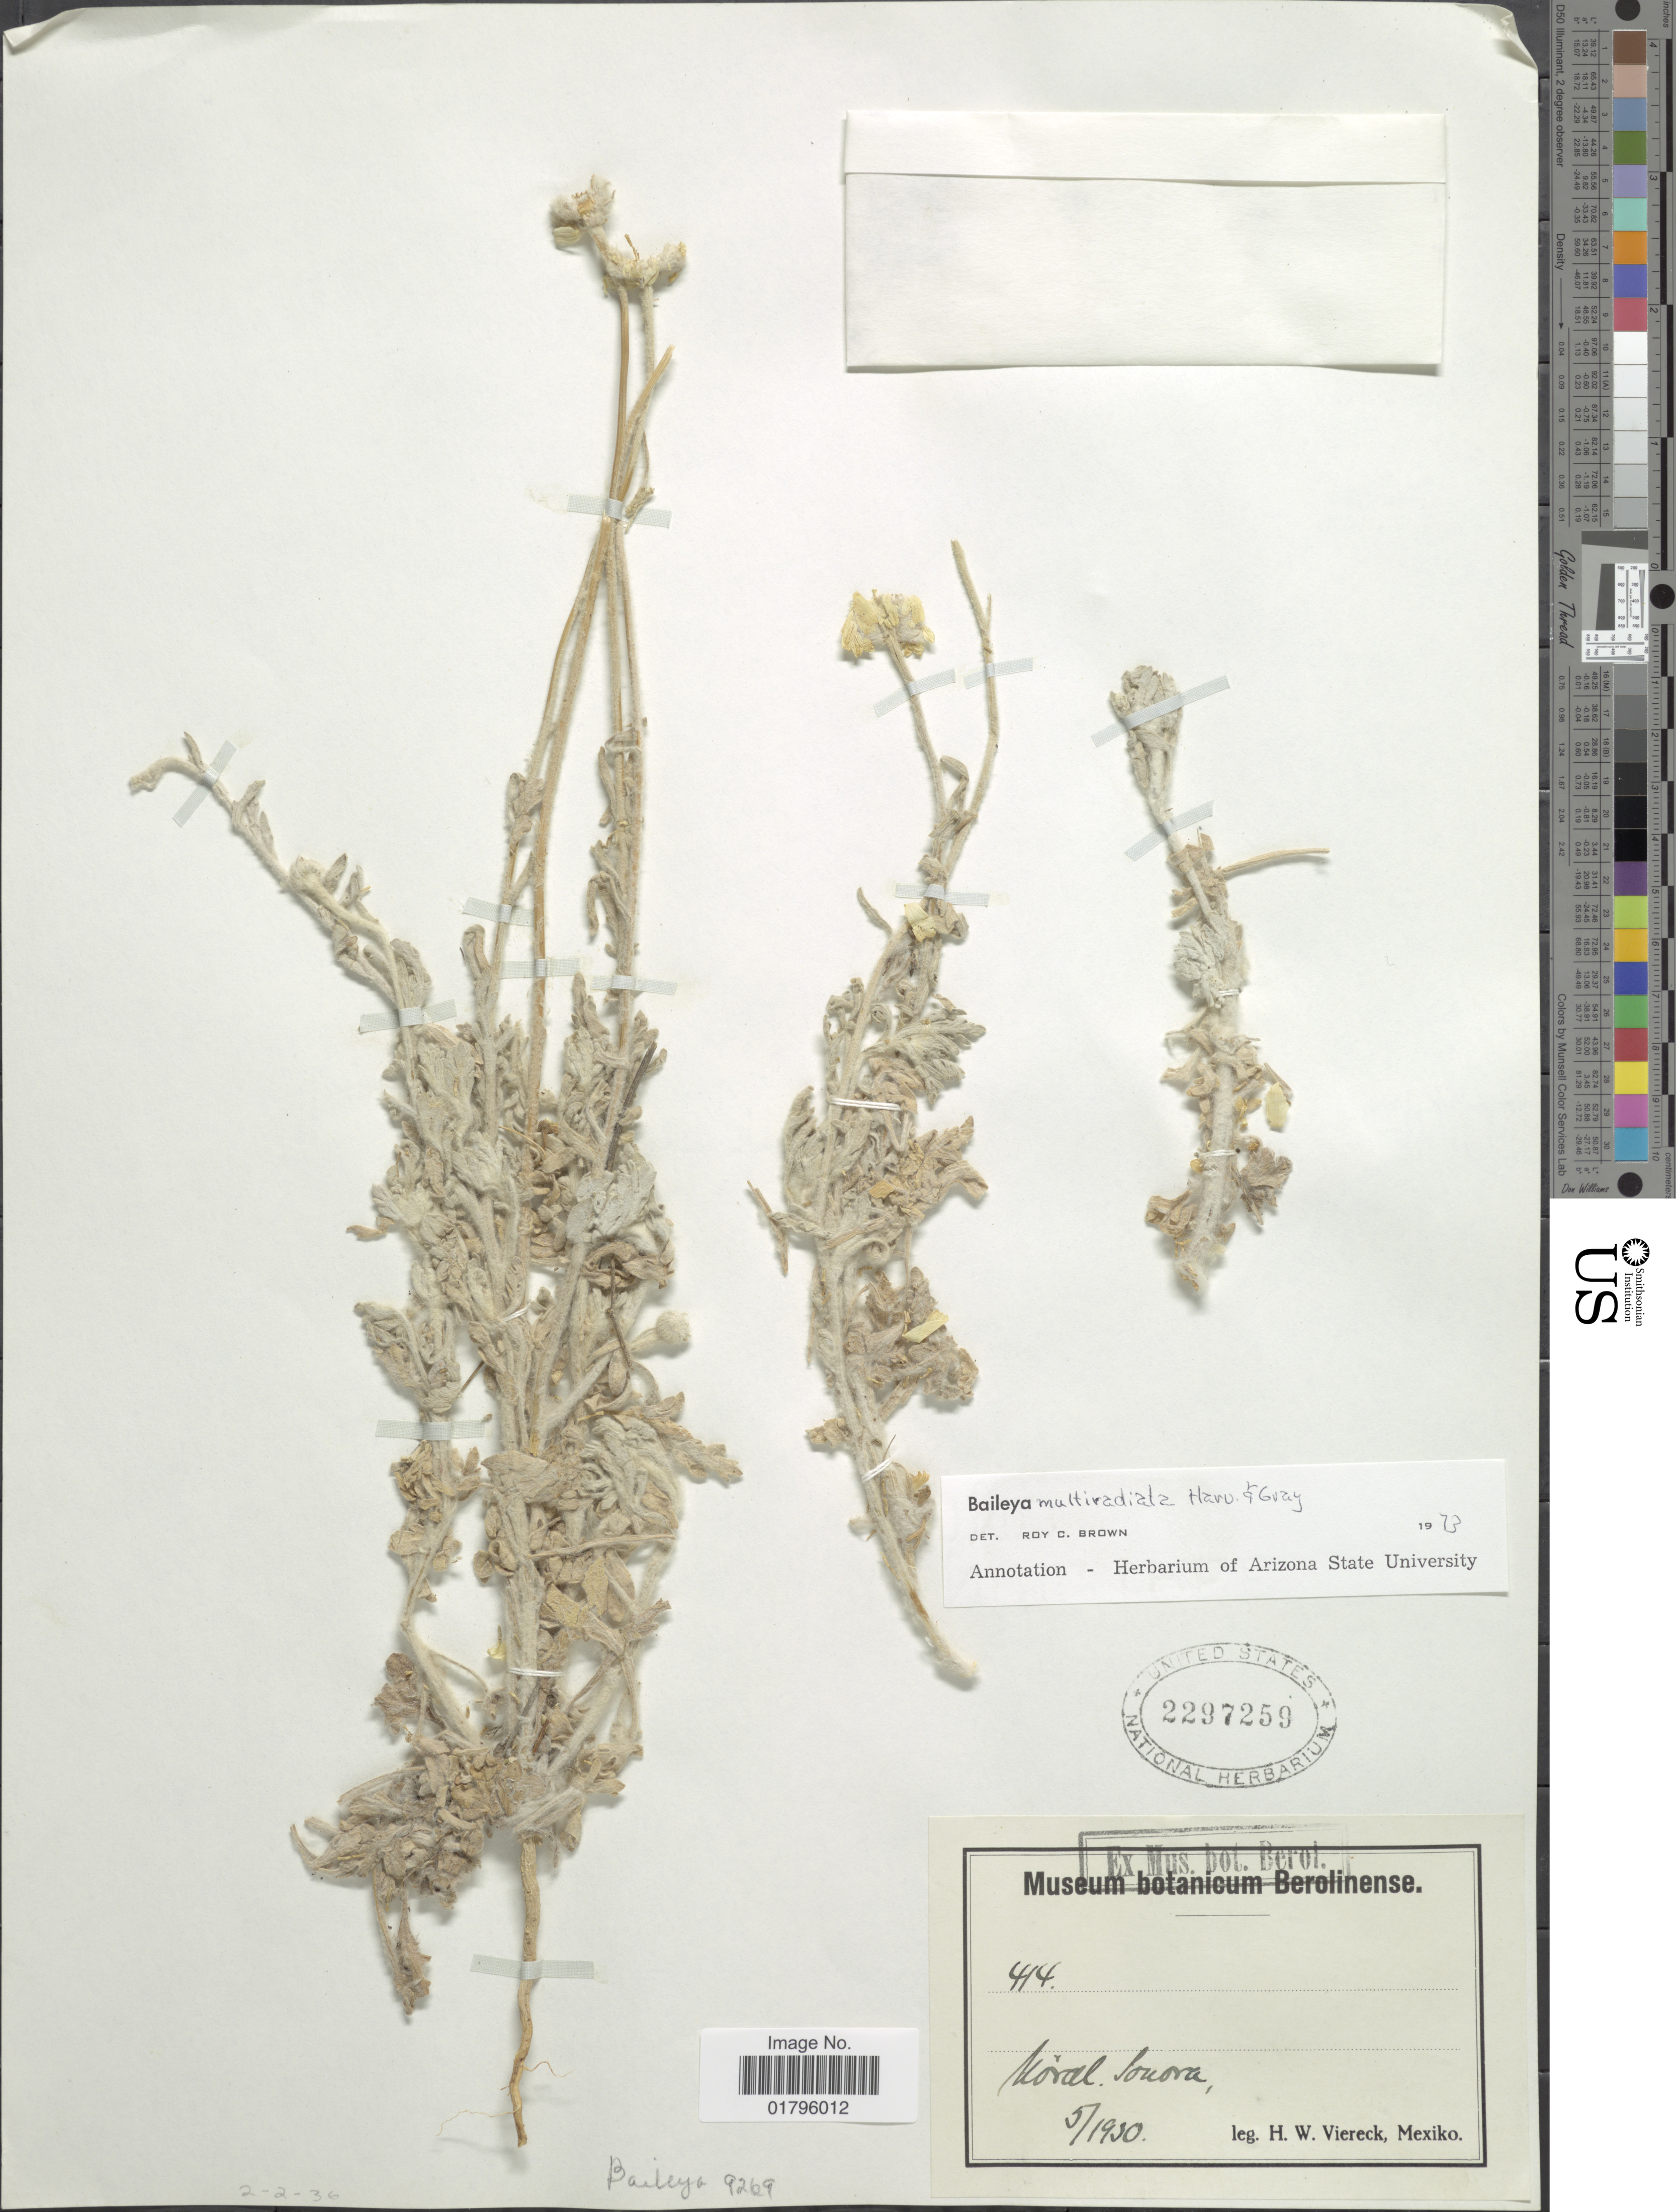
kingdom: Plantae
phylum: Tracheophyta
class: Magnoliopsida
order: Asterales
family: Asteraceae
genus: Baileya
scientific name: Baileya multiradiata var. thurberi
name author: (Rydb.) Kittell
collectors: H. W. Viereck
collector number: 414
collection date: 1930-05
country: Mexico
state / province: Sonora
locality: Nordl. Sonora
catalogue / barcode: US 2297259